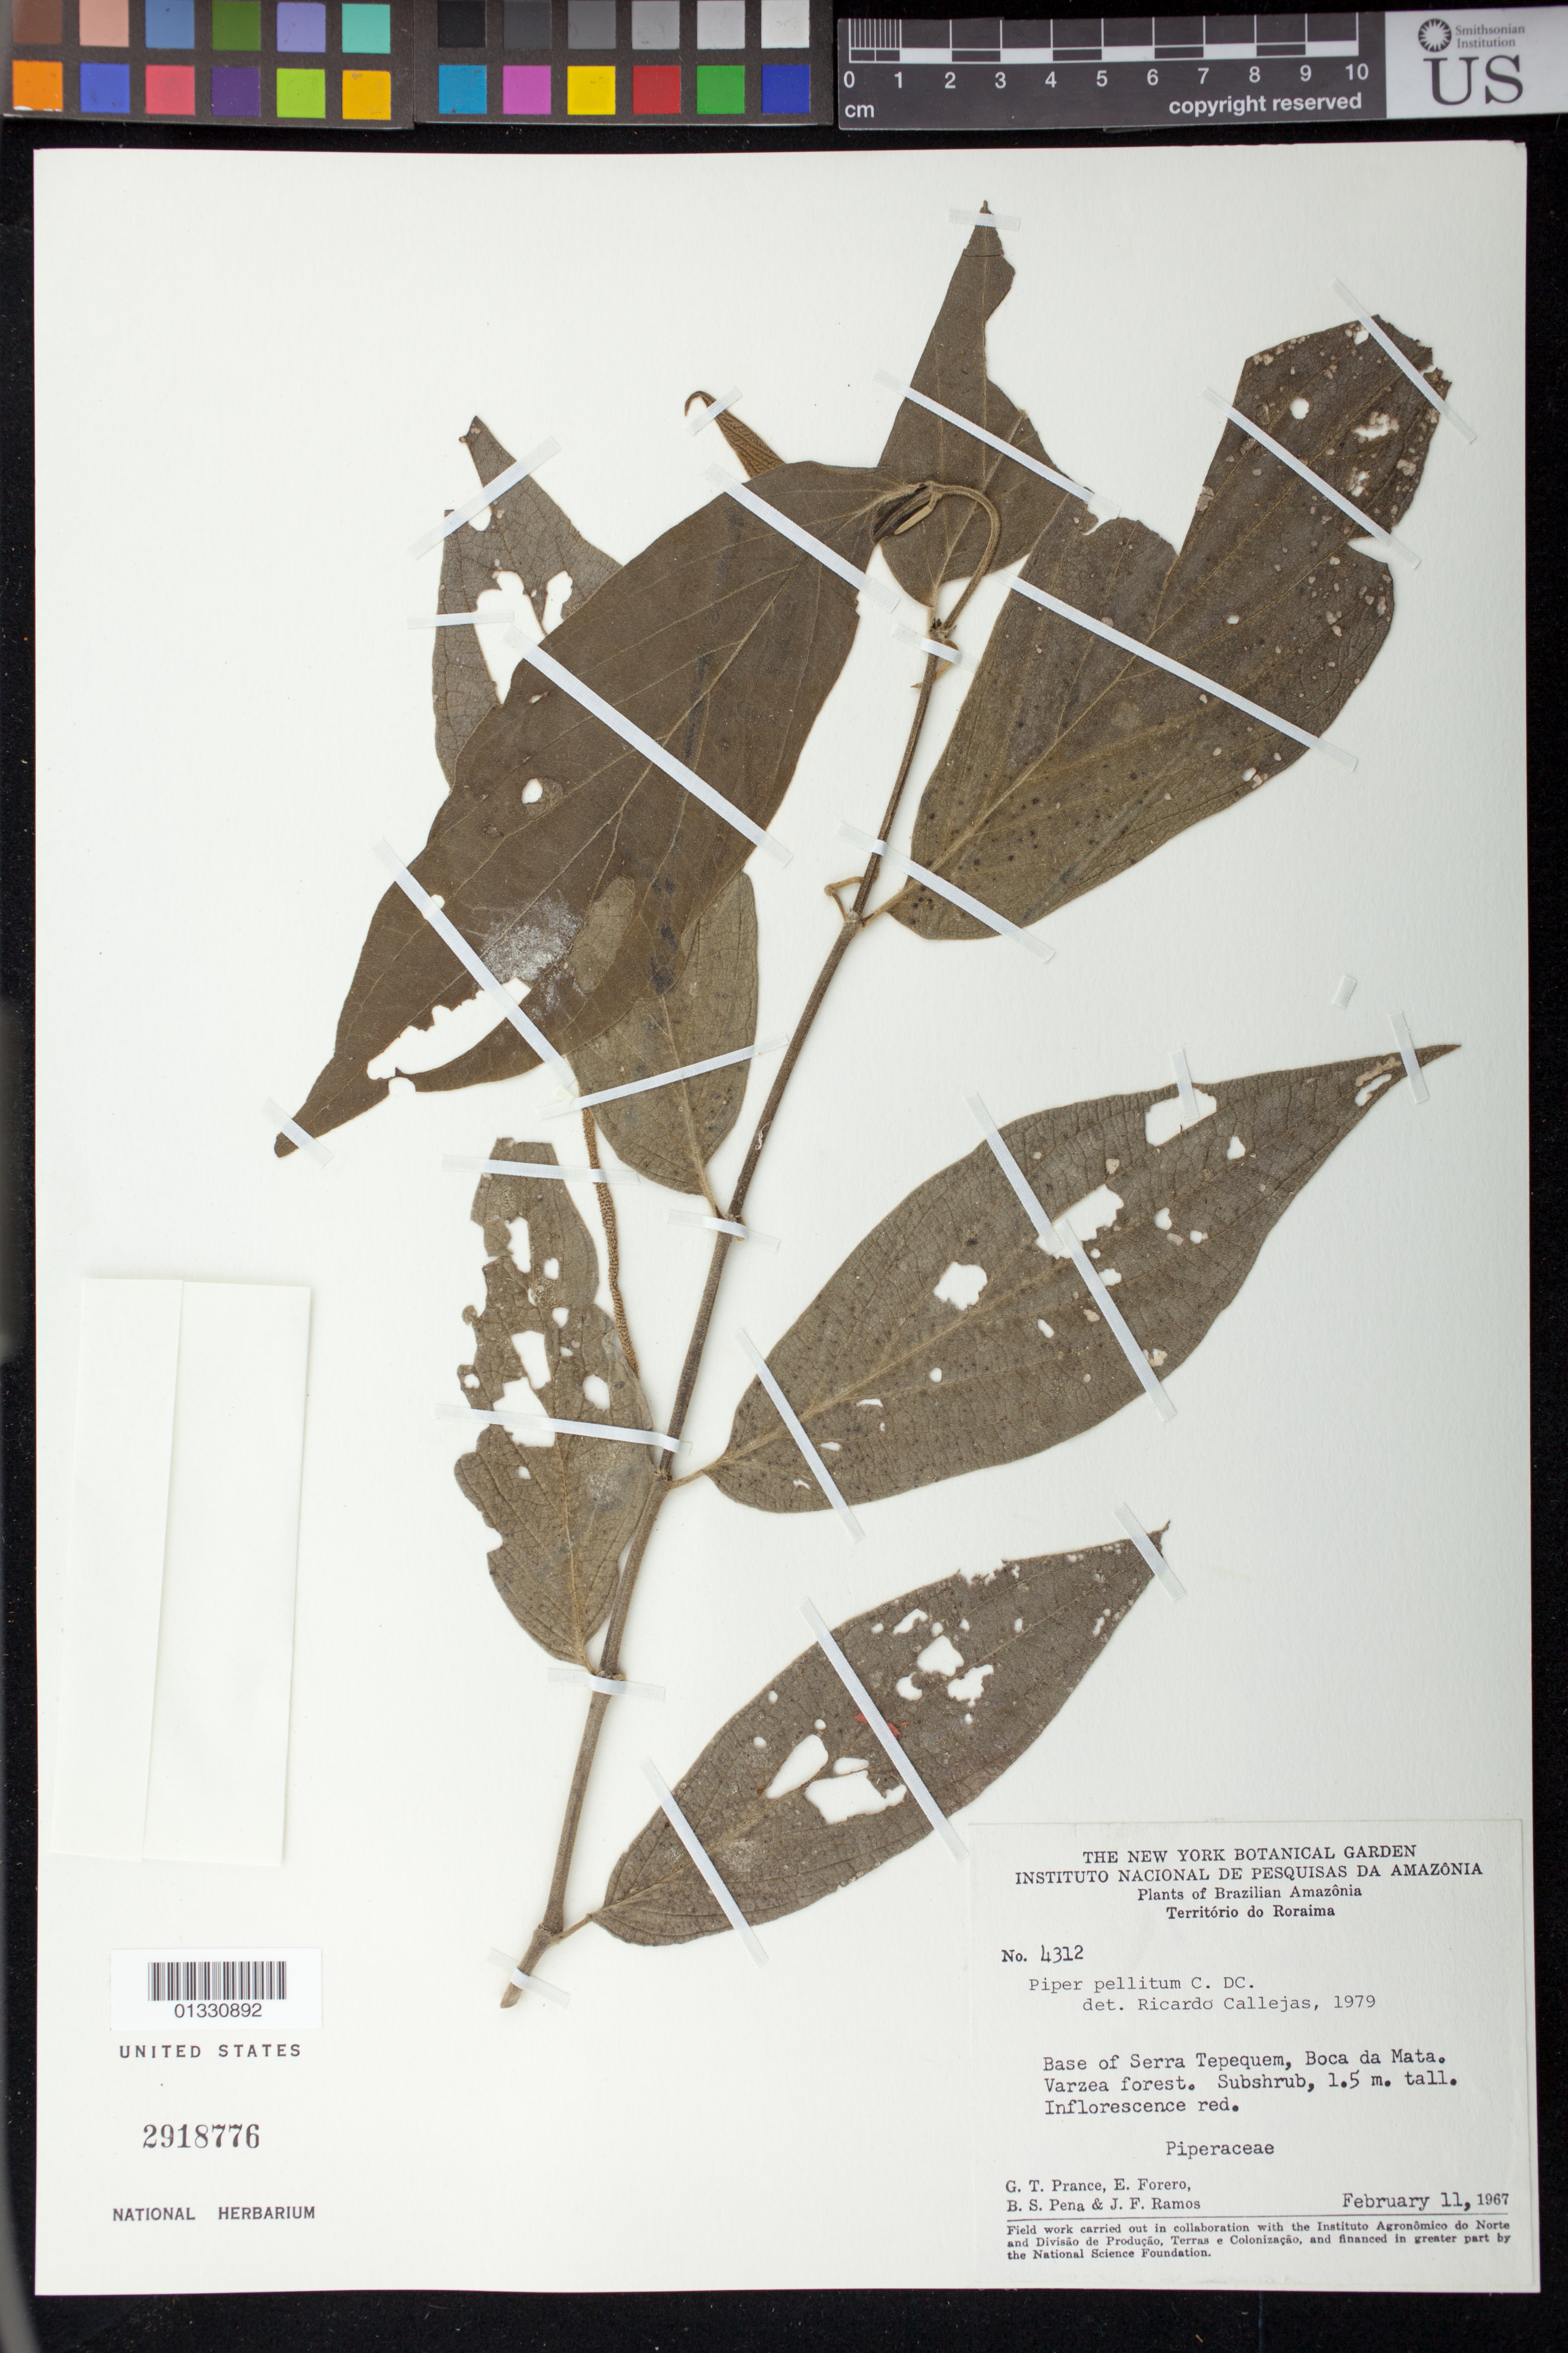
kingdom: Plantae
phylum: Tracheophyta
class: Magnoliopsida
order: Piperales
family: Piperaceae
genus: Piper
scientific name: Piper pellitum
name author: C. DC.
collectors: G. T. Prance, E. Forero, B. S. Pena, J. F. Ramos & L. G. Farias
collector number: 4312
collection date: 1967-02-11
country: Brazil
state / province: Roraima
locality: Base of Serra Tepequem, Boca da Mata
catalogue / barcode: US 2918776